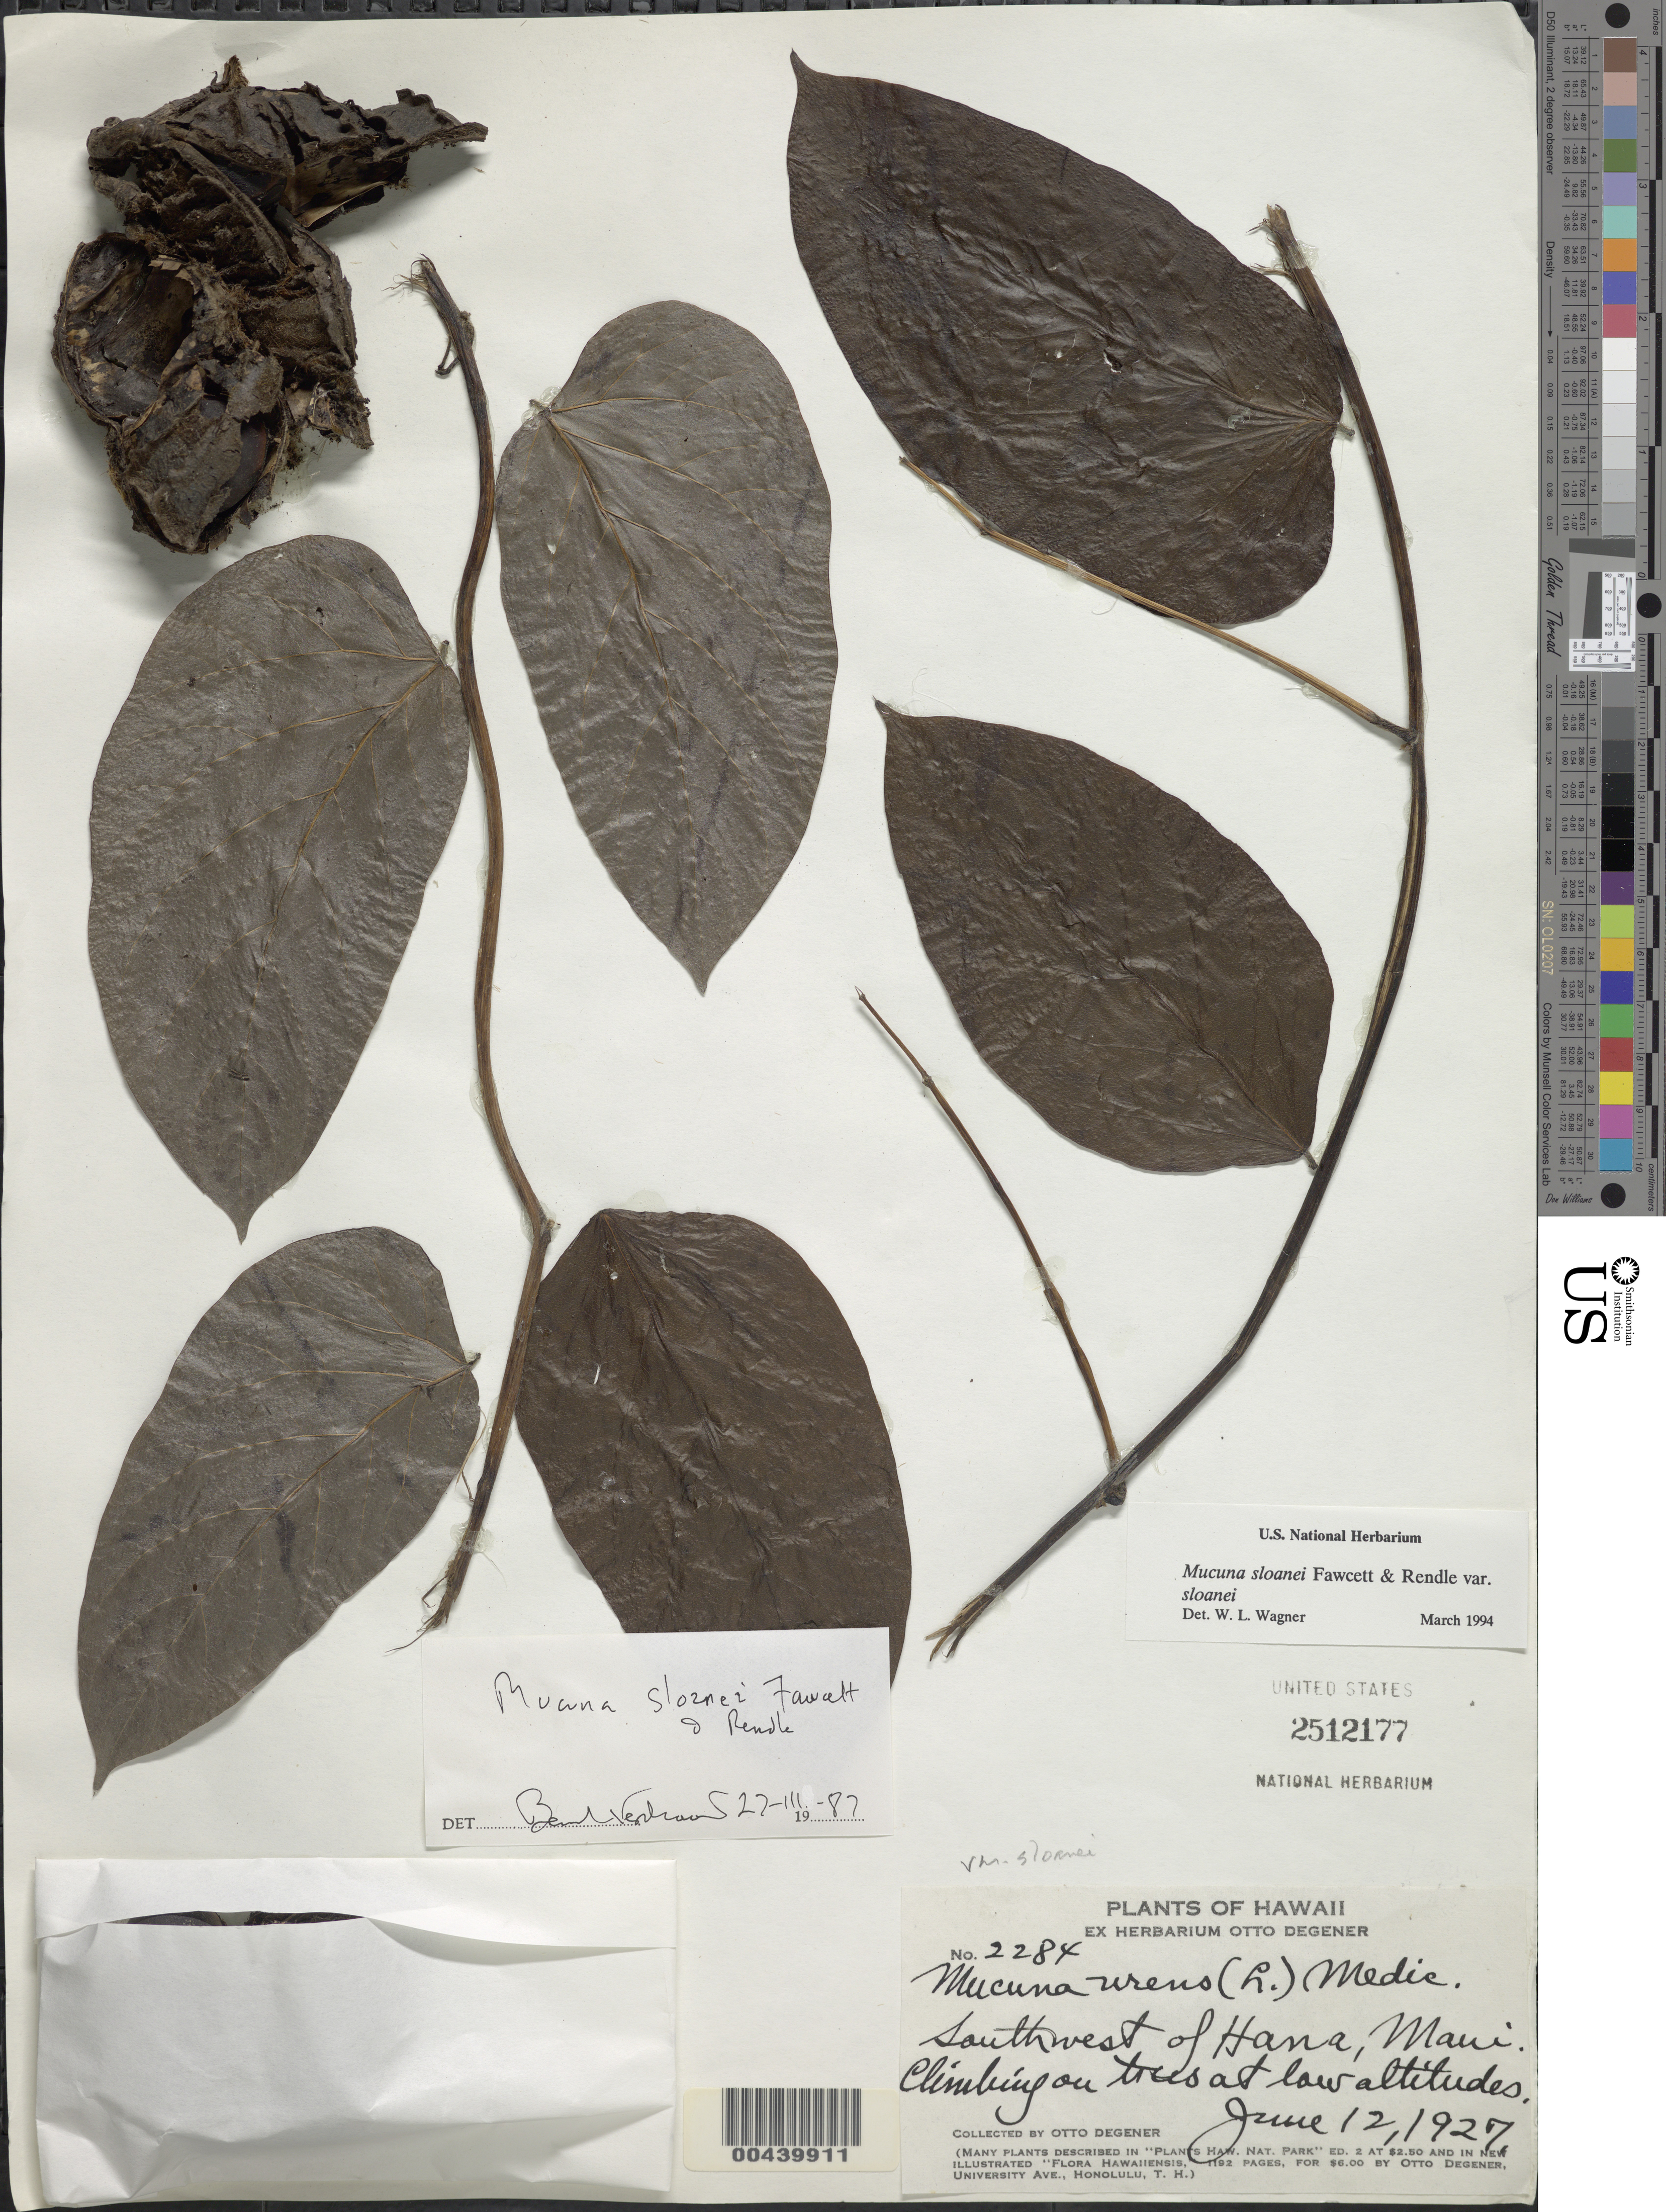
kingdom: Plantae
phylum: Tracheophyta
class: Magnoliopsida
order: Fabales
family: Fabaceae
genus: Mucuna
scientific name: Mucuna sloanei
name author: Fawc. & Rendle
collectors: O. Degener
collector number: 2284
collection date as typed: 12 Jun 1927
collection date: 1927-06-12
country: United States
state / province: Hawaii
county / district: Maui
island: Maui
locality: SW of Hana, low altitudes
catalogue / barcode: US 2512177